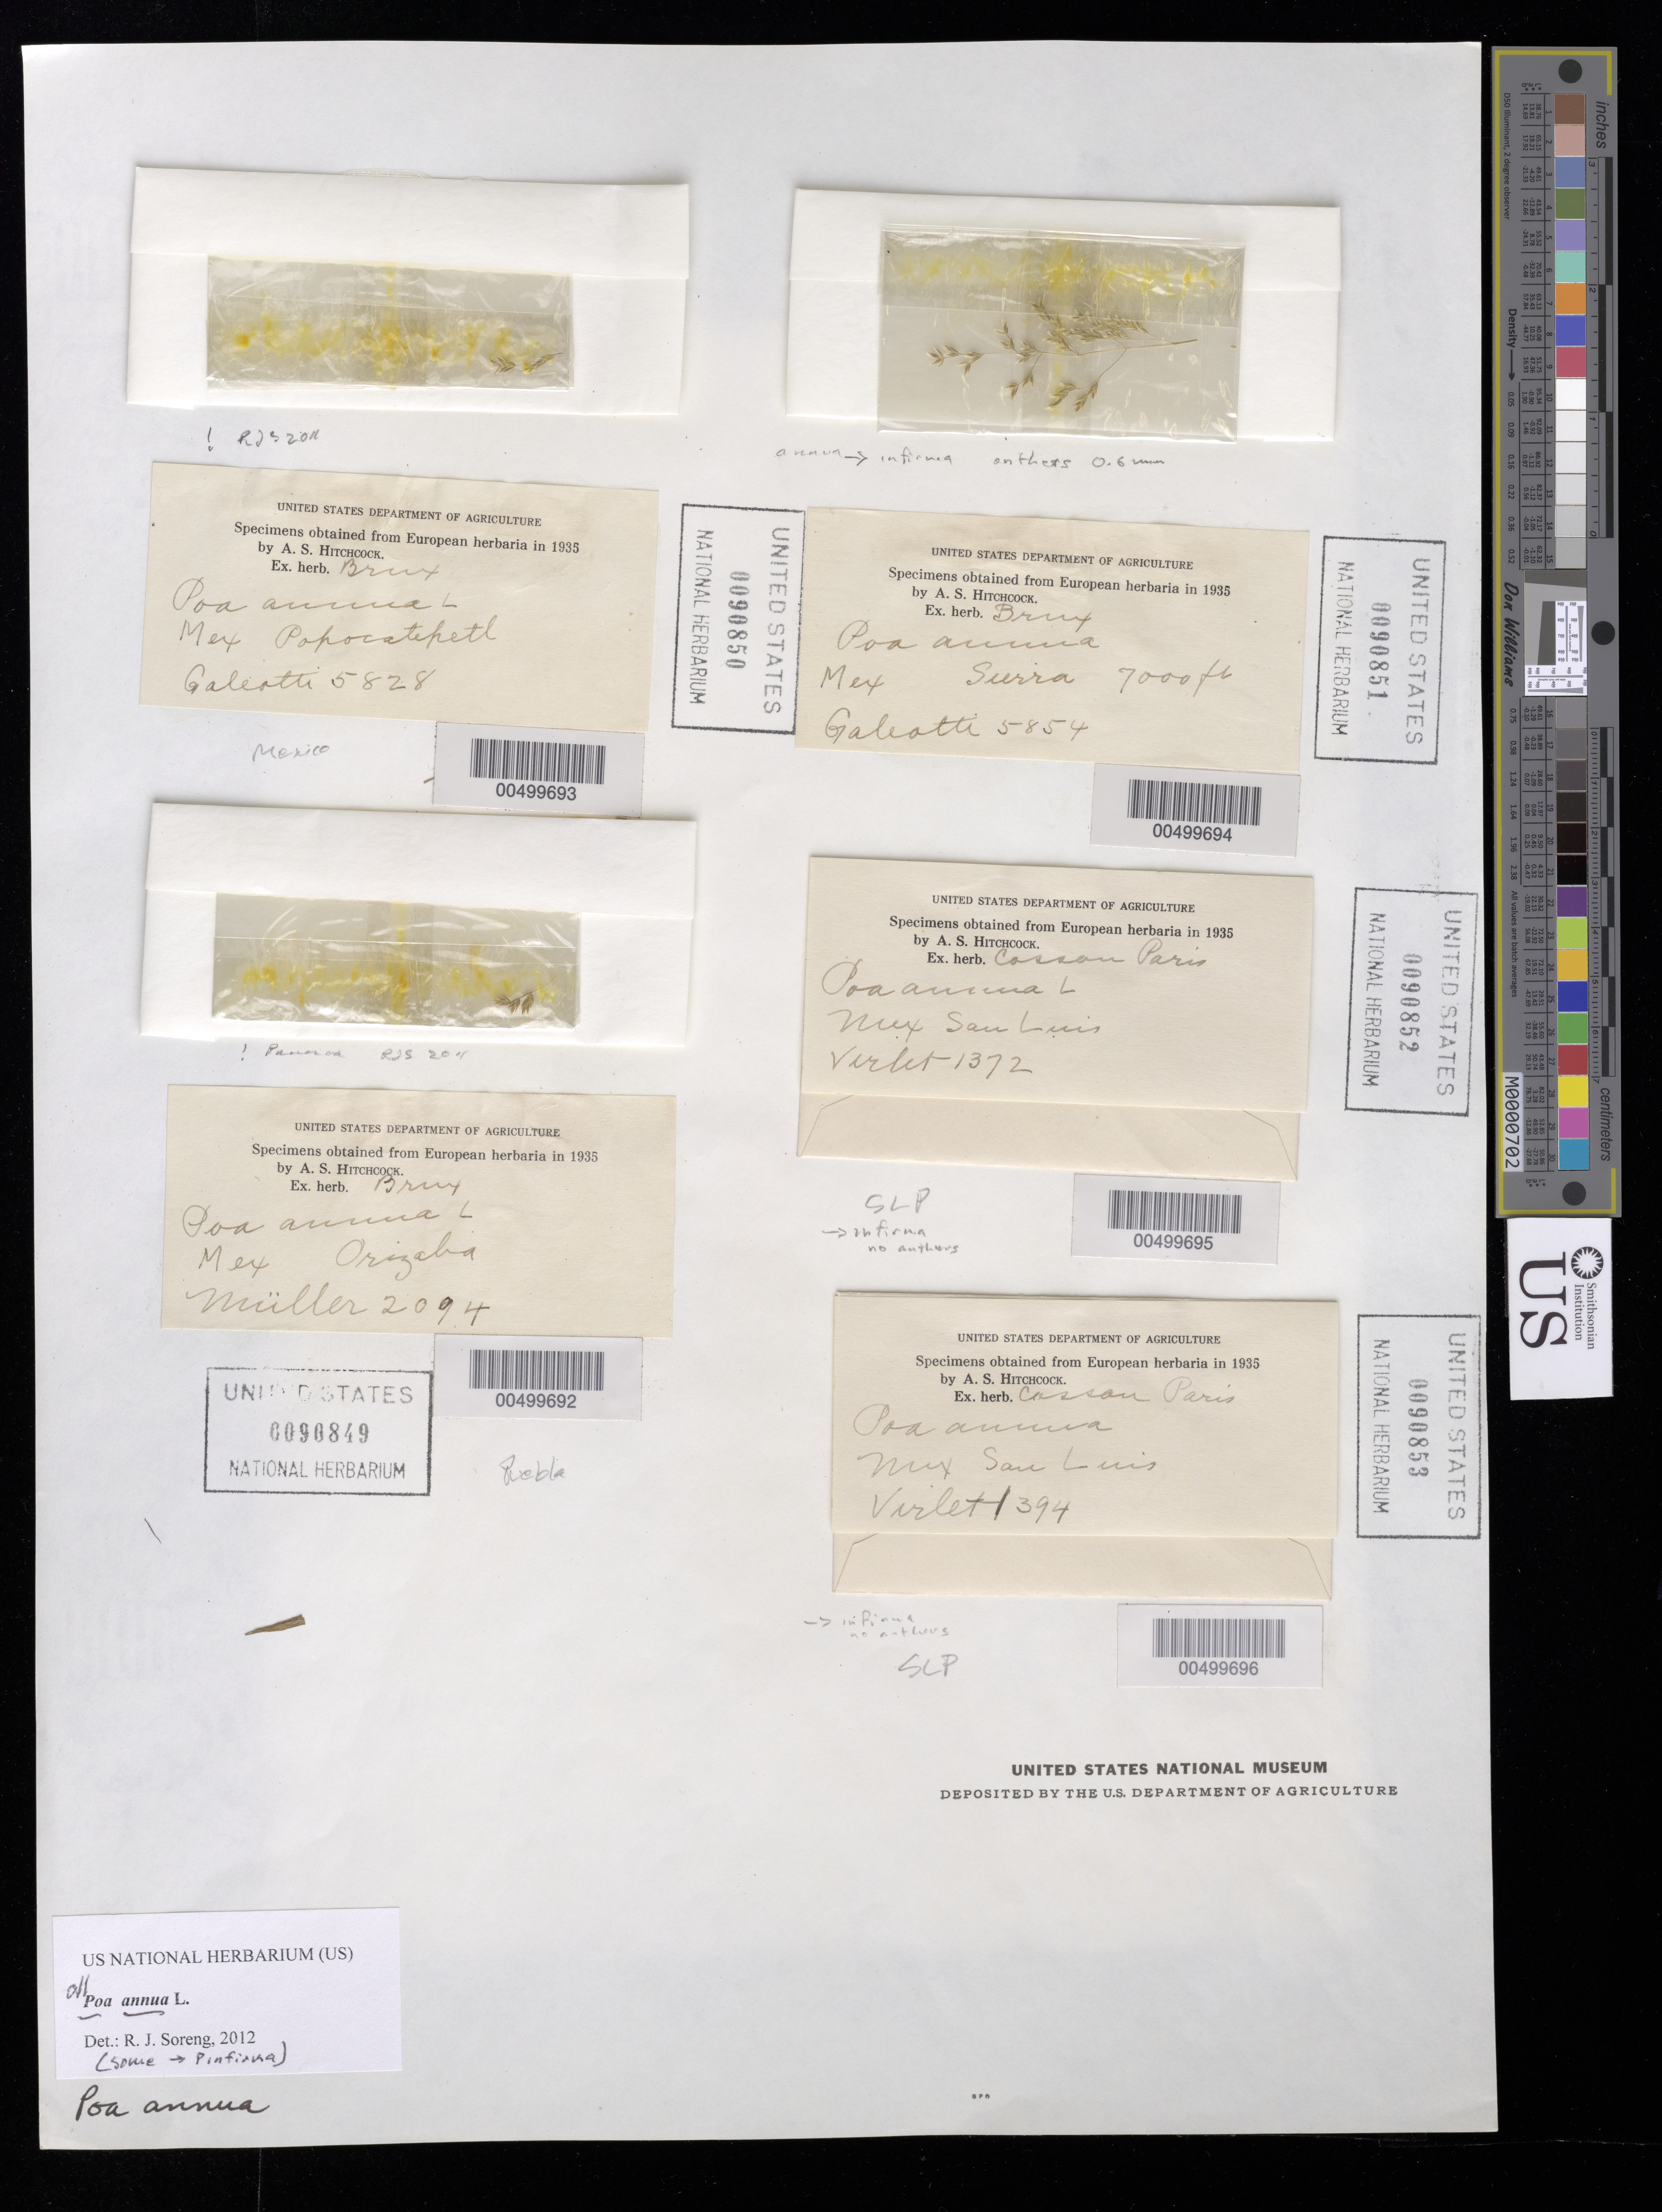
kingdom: Plantae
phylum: Tracheophyta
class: Liliopsida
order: Poales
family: Poaceae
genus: Poa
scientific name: Poa annua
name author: L.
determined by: Soreng, Robert J., Research Associate (BOT), Smithsonian Institution - National Museum of Natural History (UNITED STATES)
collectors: H. G. Galeotti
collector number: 5854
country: Mexico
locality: Sierra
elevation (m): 2134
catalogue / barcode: US 90851